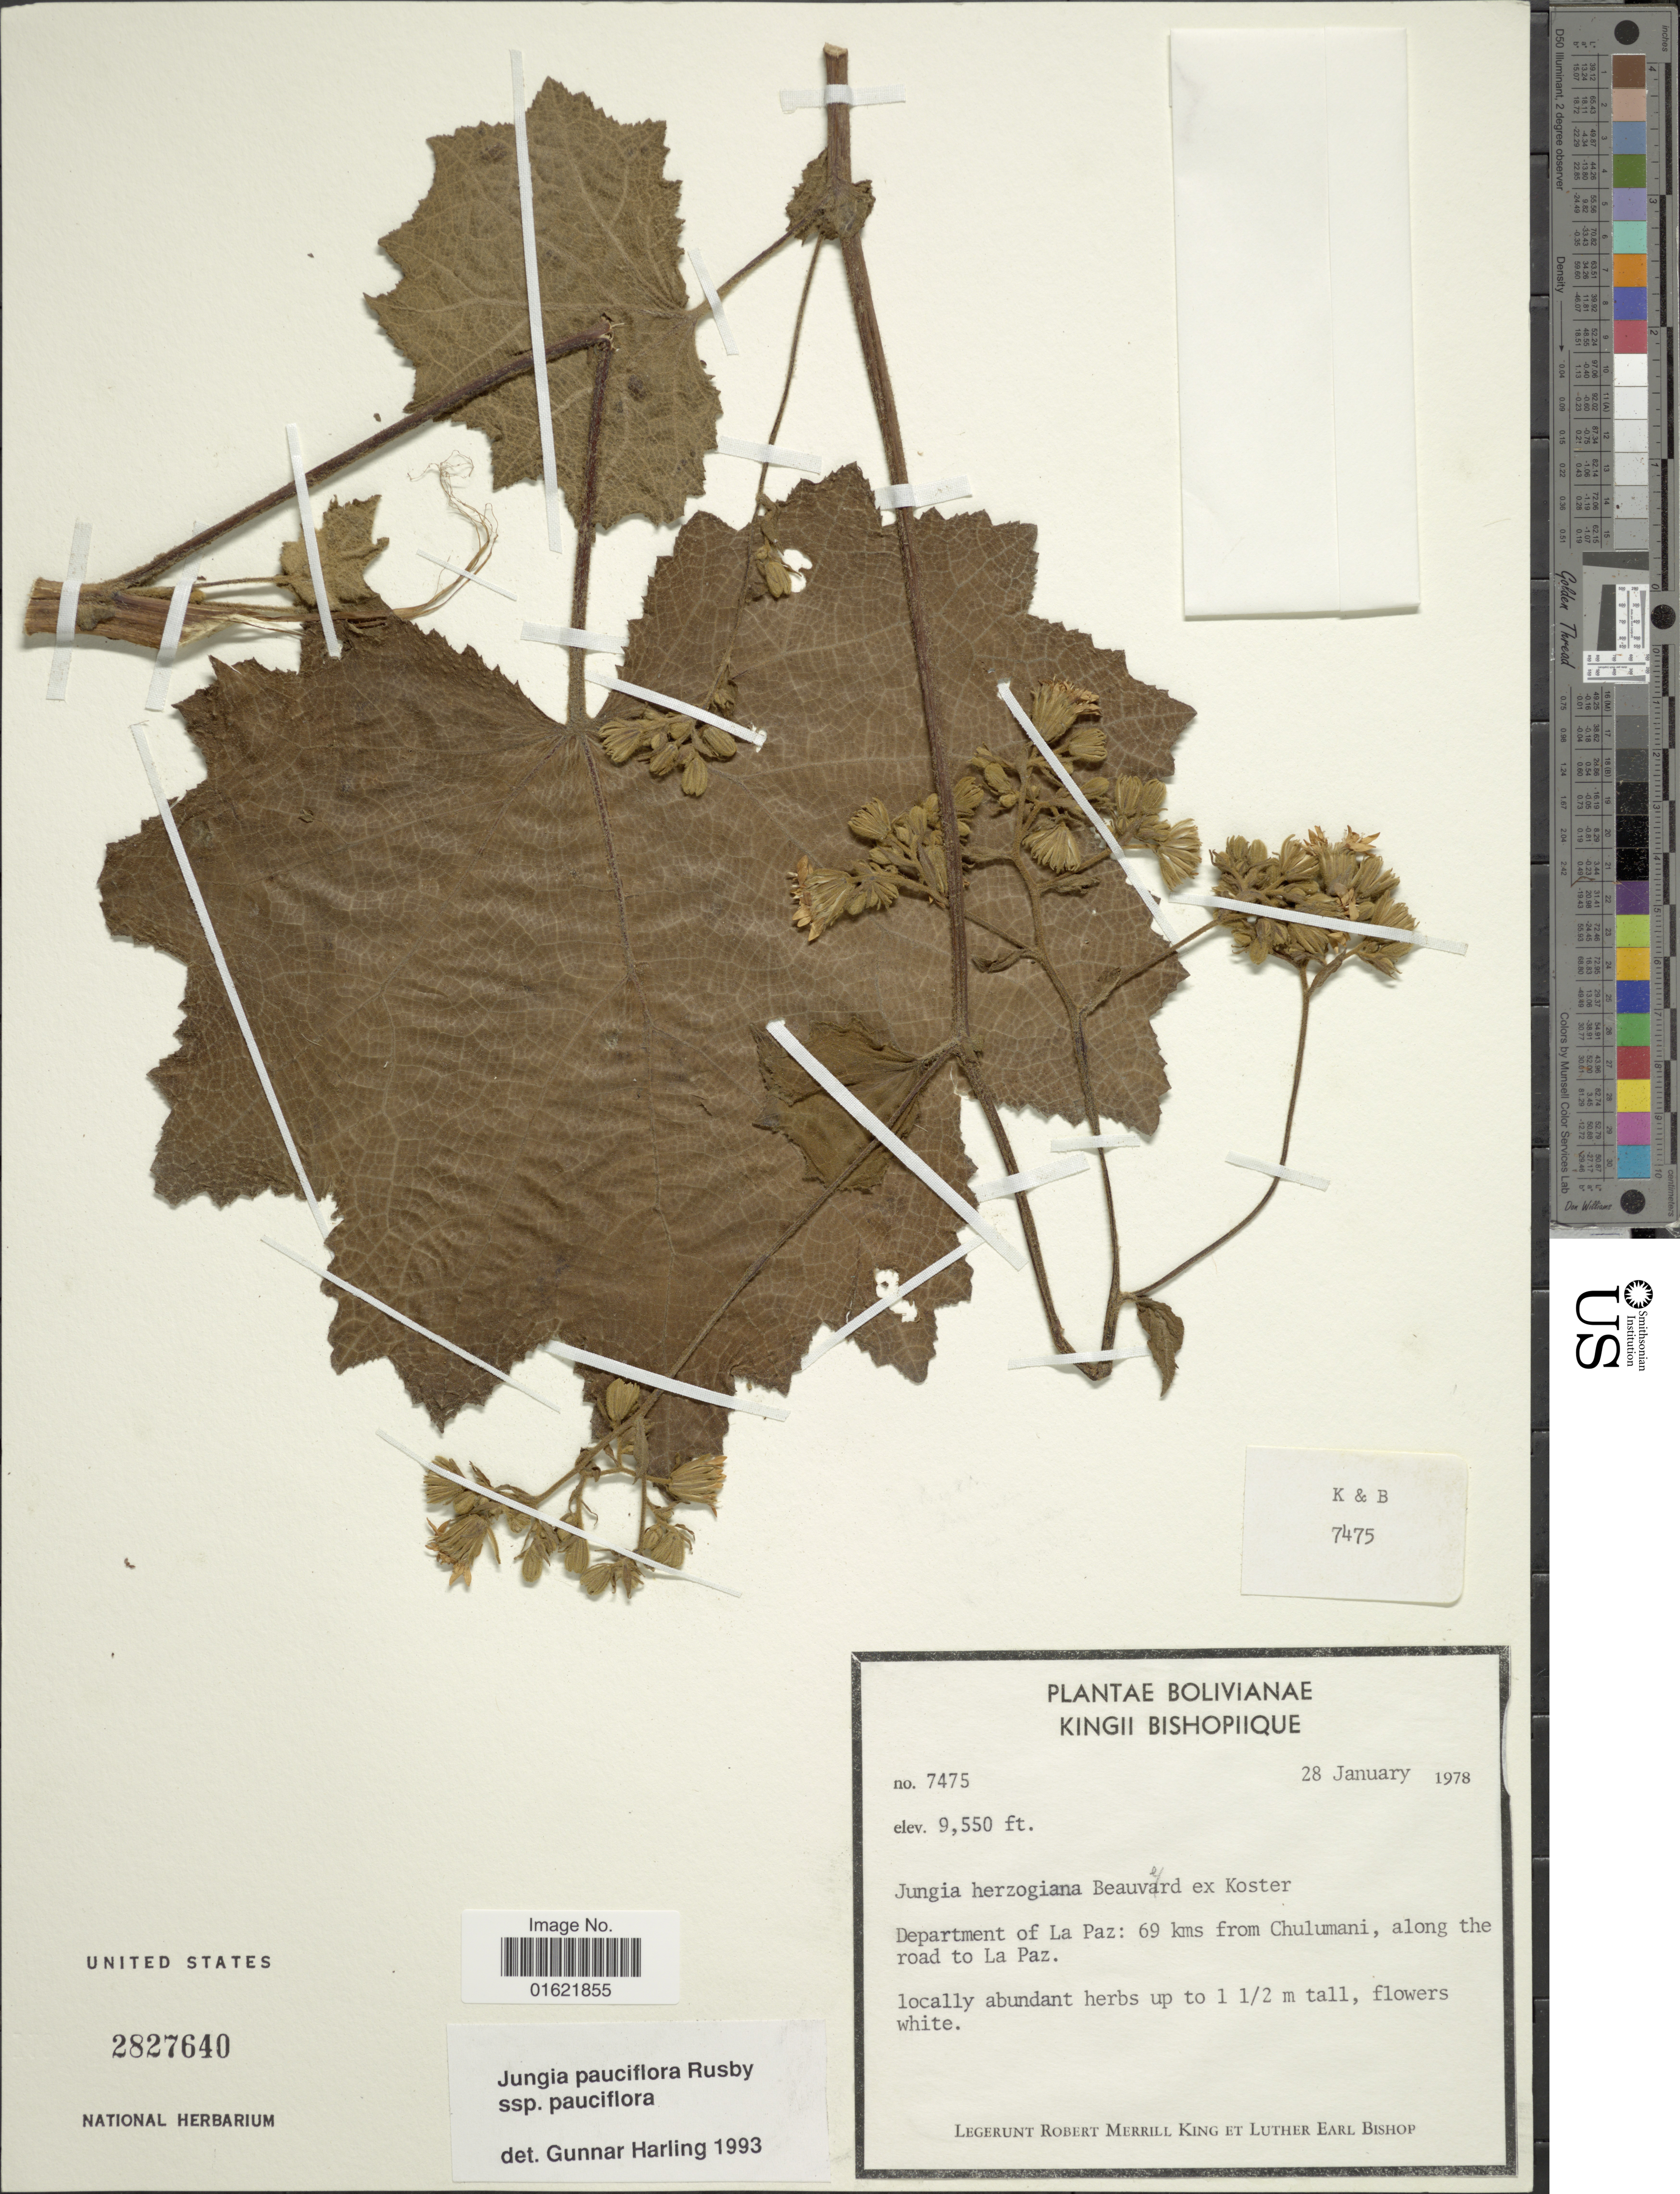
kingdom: Plantae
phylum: Tracheophyta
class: Magnoliopsida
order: Asterales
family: Asteraceae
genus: Jungia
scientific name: Jungia pauciflora subsp. pauciflora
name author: Rusby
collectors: R. M. King & L. E. Bishop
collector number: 7475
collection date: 1978-01-28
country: Bolivia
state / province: La Paz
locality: Department of La Paz: 69 kms from Chulumani, along the road to La Paz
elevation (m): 2911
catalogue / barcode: US 2827640